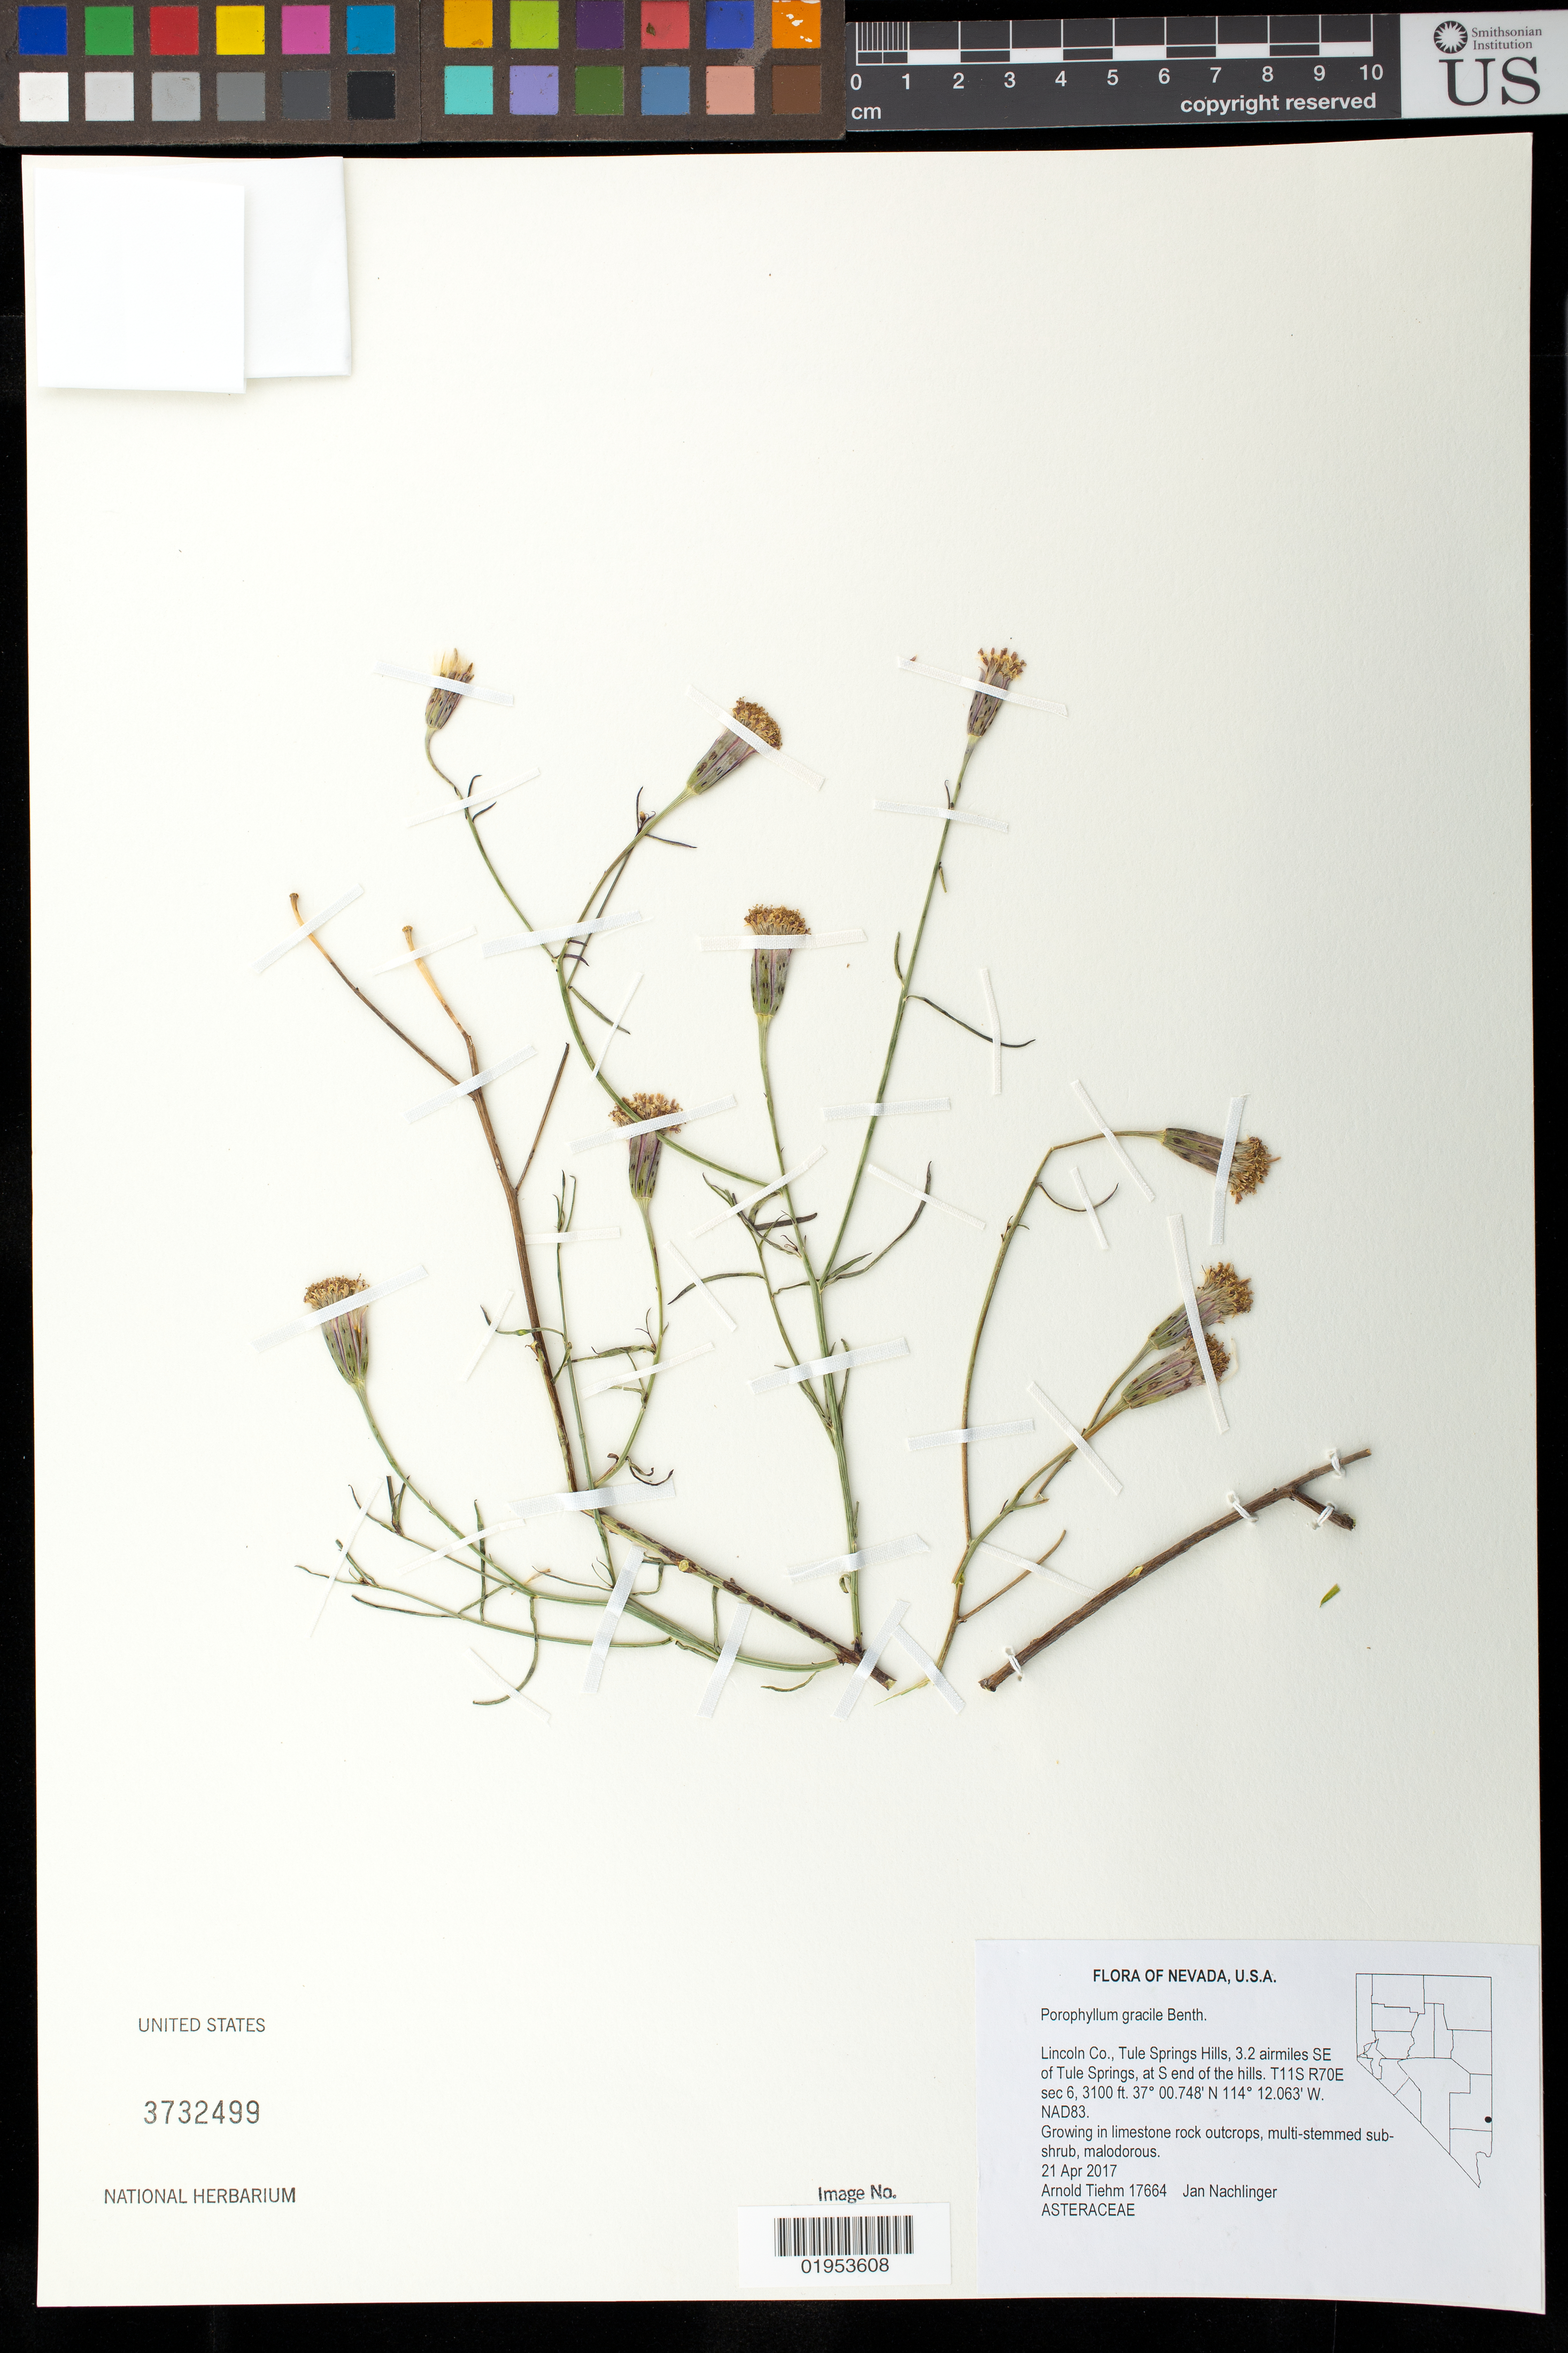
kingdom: Plantae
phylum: Tracheophyta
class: Magnoliopsida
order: Asterales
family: Asteraceae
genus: Porophyllum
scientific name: Porophyllum gracile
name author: Benth.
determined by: Anzuinelli, M.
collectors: A. Tiehm & J. Nachlinger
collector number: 17664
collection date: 2017-04-21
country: United States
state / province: Nevada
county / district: Lincoln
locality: Tule Springs Hills, 3.2 air miles SE of Tule Springs, at S end of the hills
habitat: Limestone rock outcrops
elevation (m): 945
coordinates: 37 00.748 N, 114 12.063 W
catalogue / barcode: US 3732499